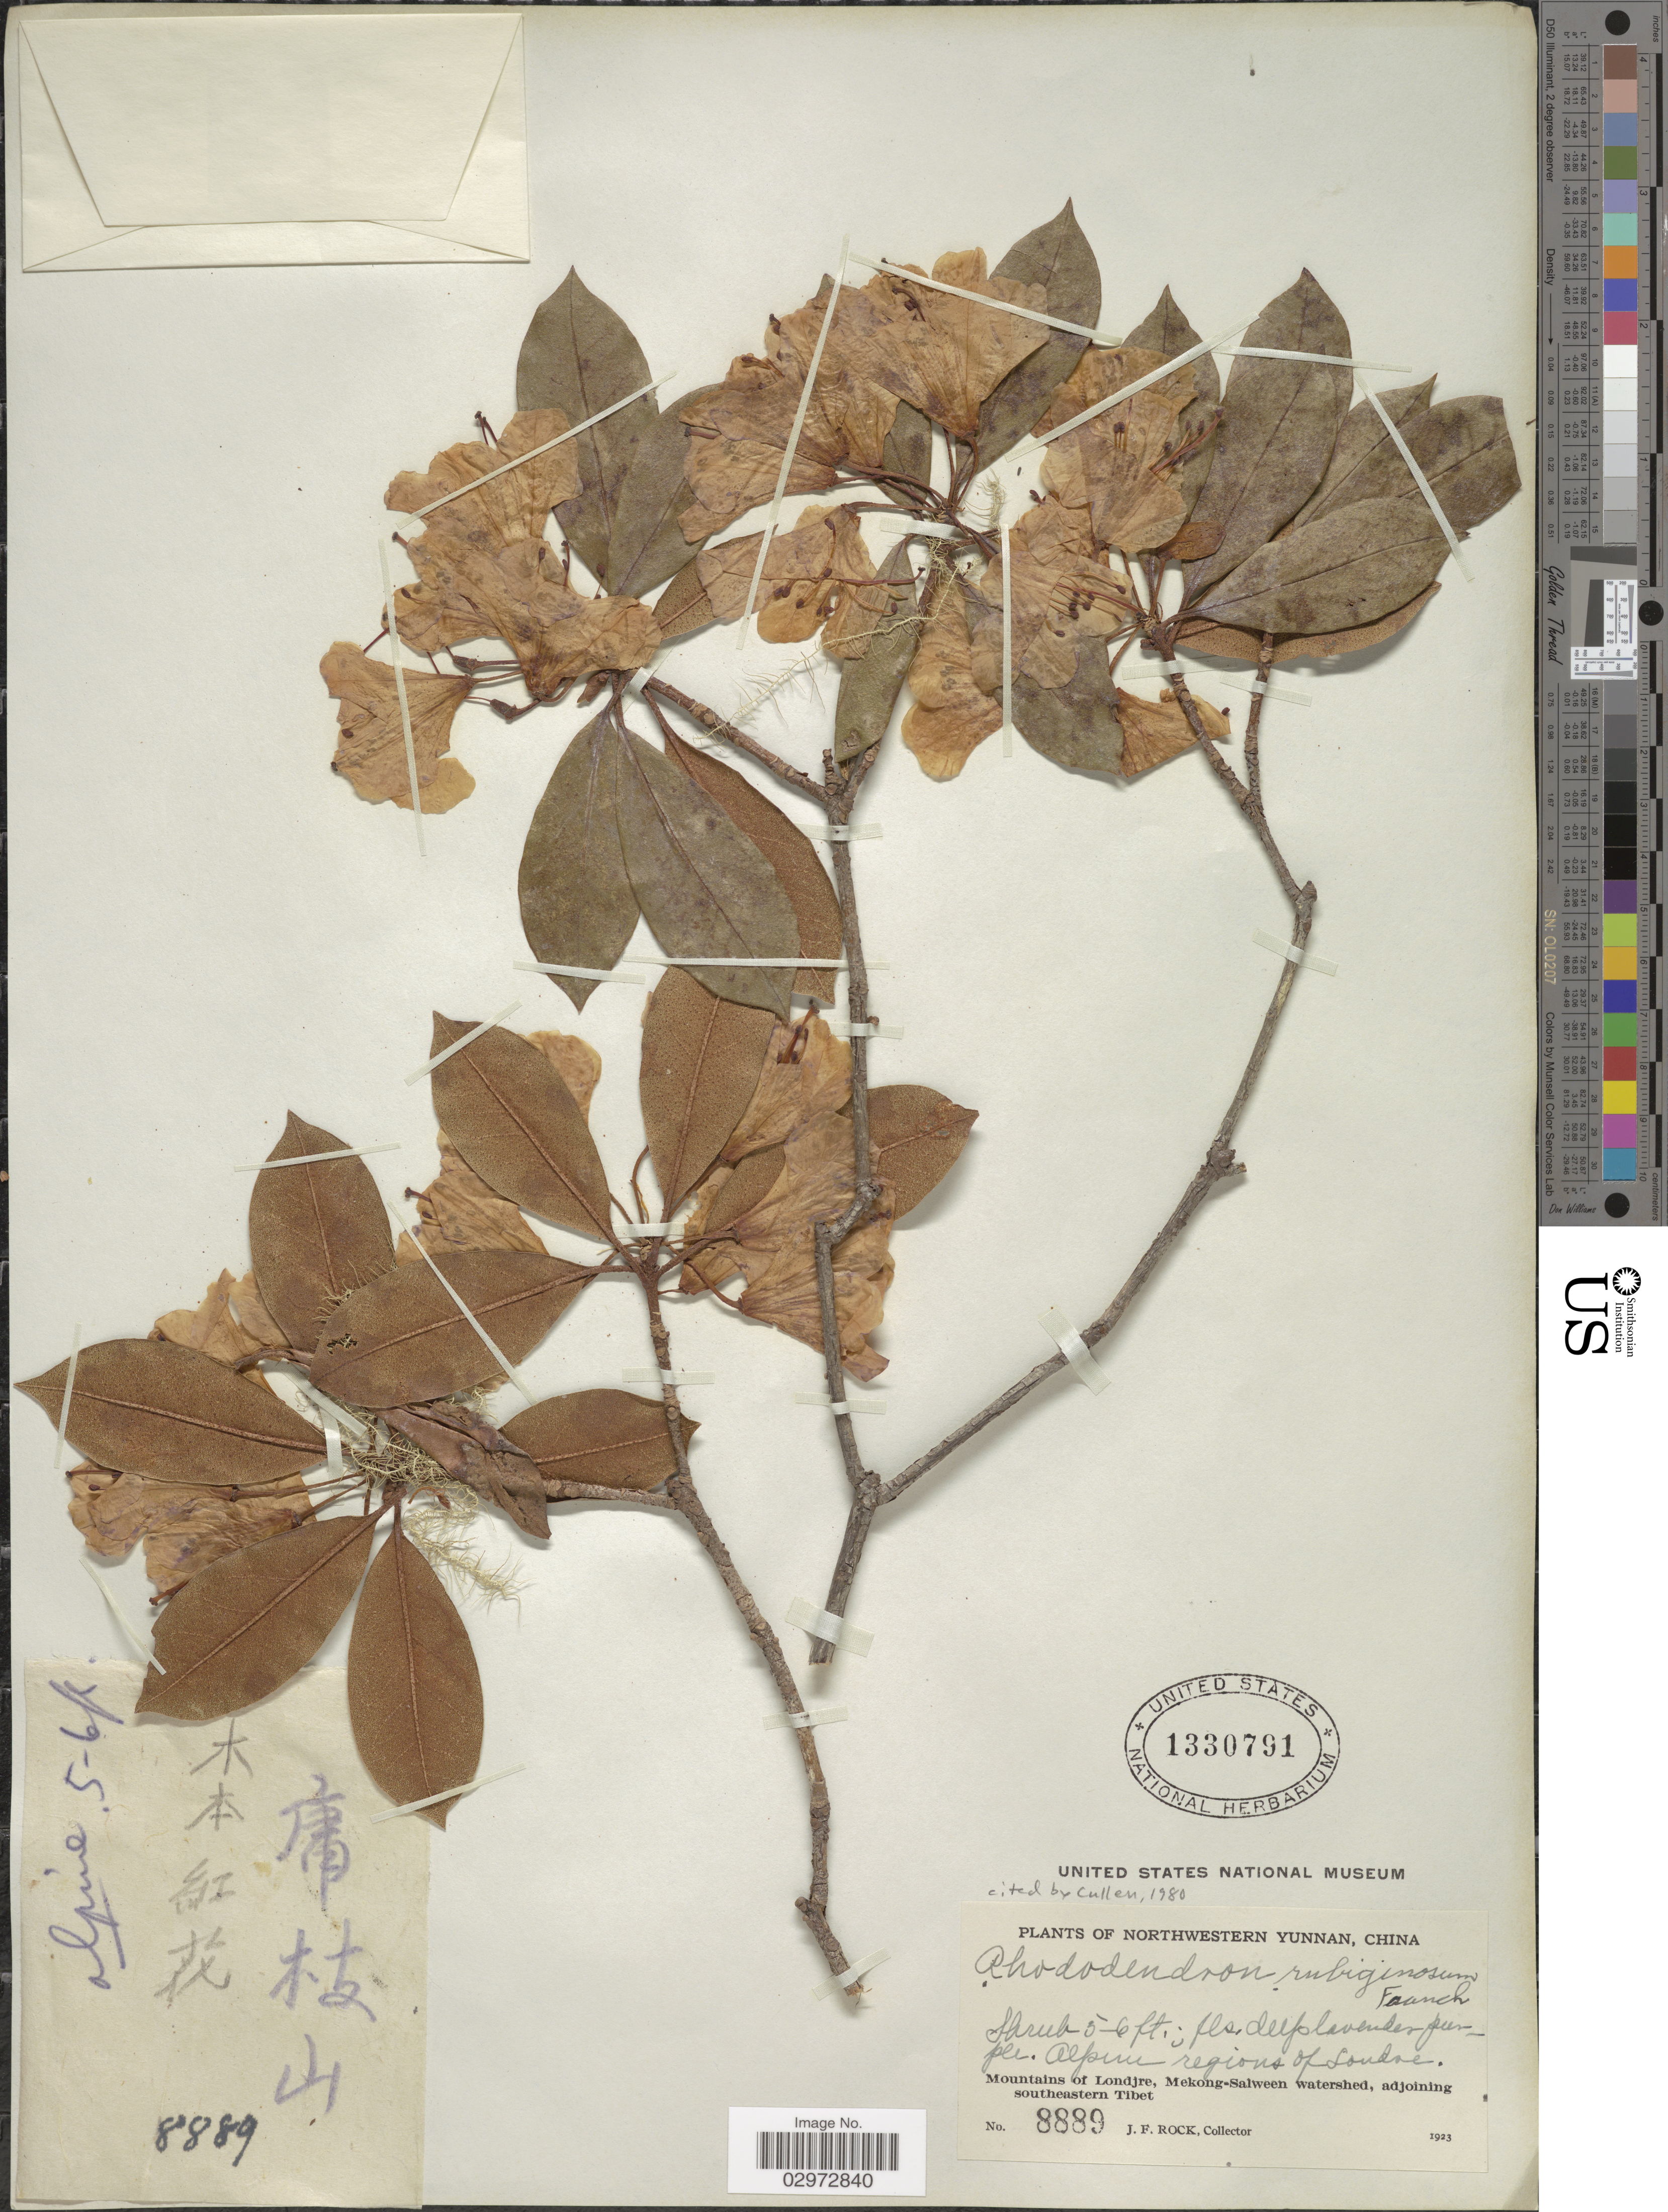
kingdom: Plantae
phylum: Tracheophyta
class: Magnoliopsida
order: Ericales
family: Ericaceae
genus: Rhododendron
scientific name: Rhododendron rubiginosum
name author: Franch.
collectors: J. Rock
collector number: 8889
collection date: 1923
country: China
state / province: Yunnan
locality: Northwestern Yunnan, Alpines regions of Londre. Mountains of Londjre, Mekong-Salween watershed, adjoining southeastern Tibet.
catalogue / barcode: US 1330791